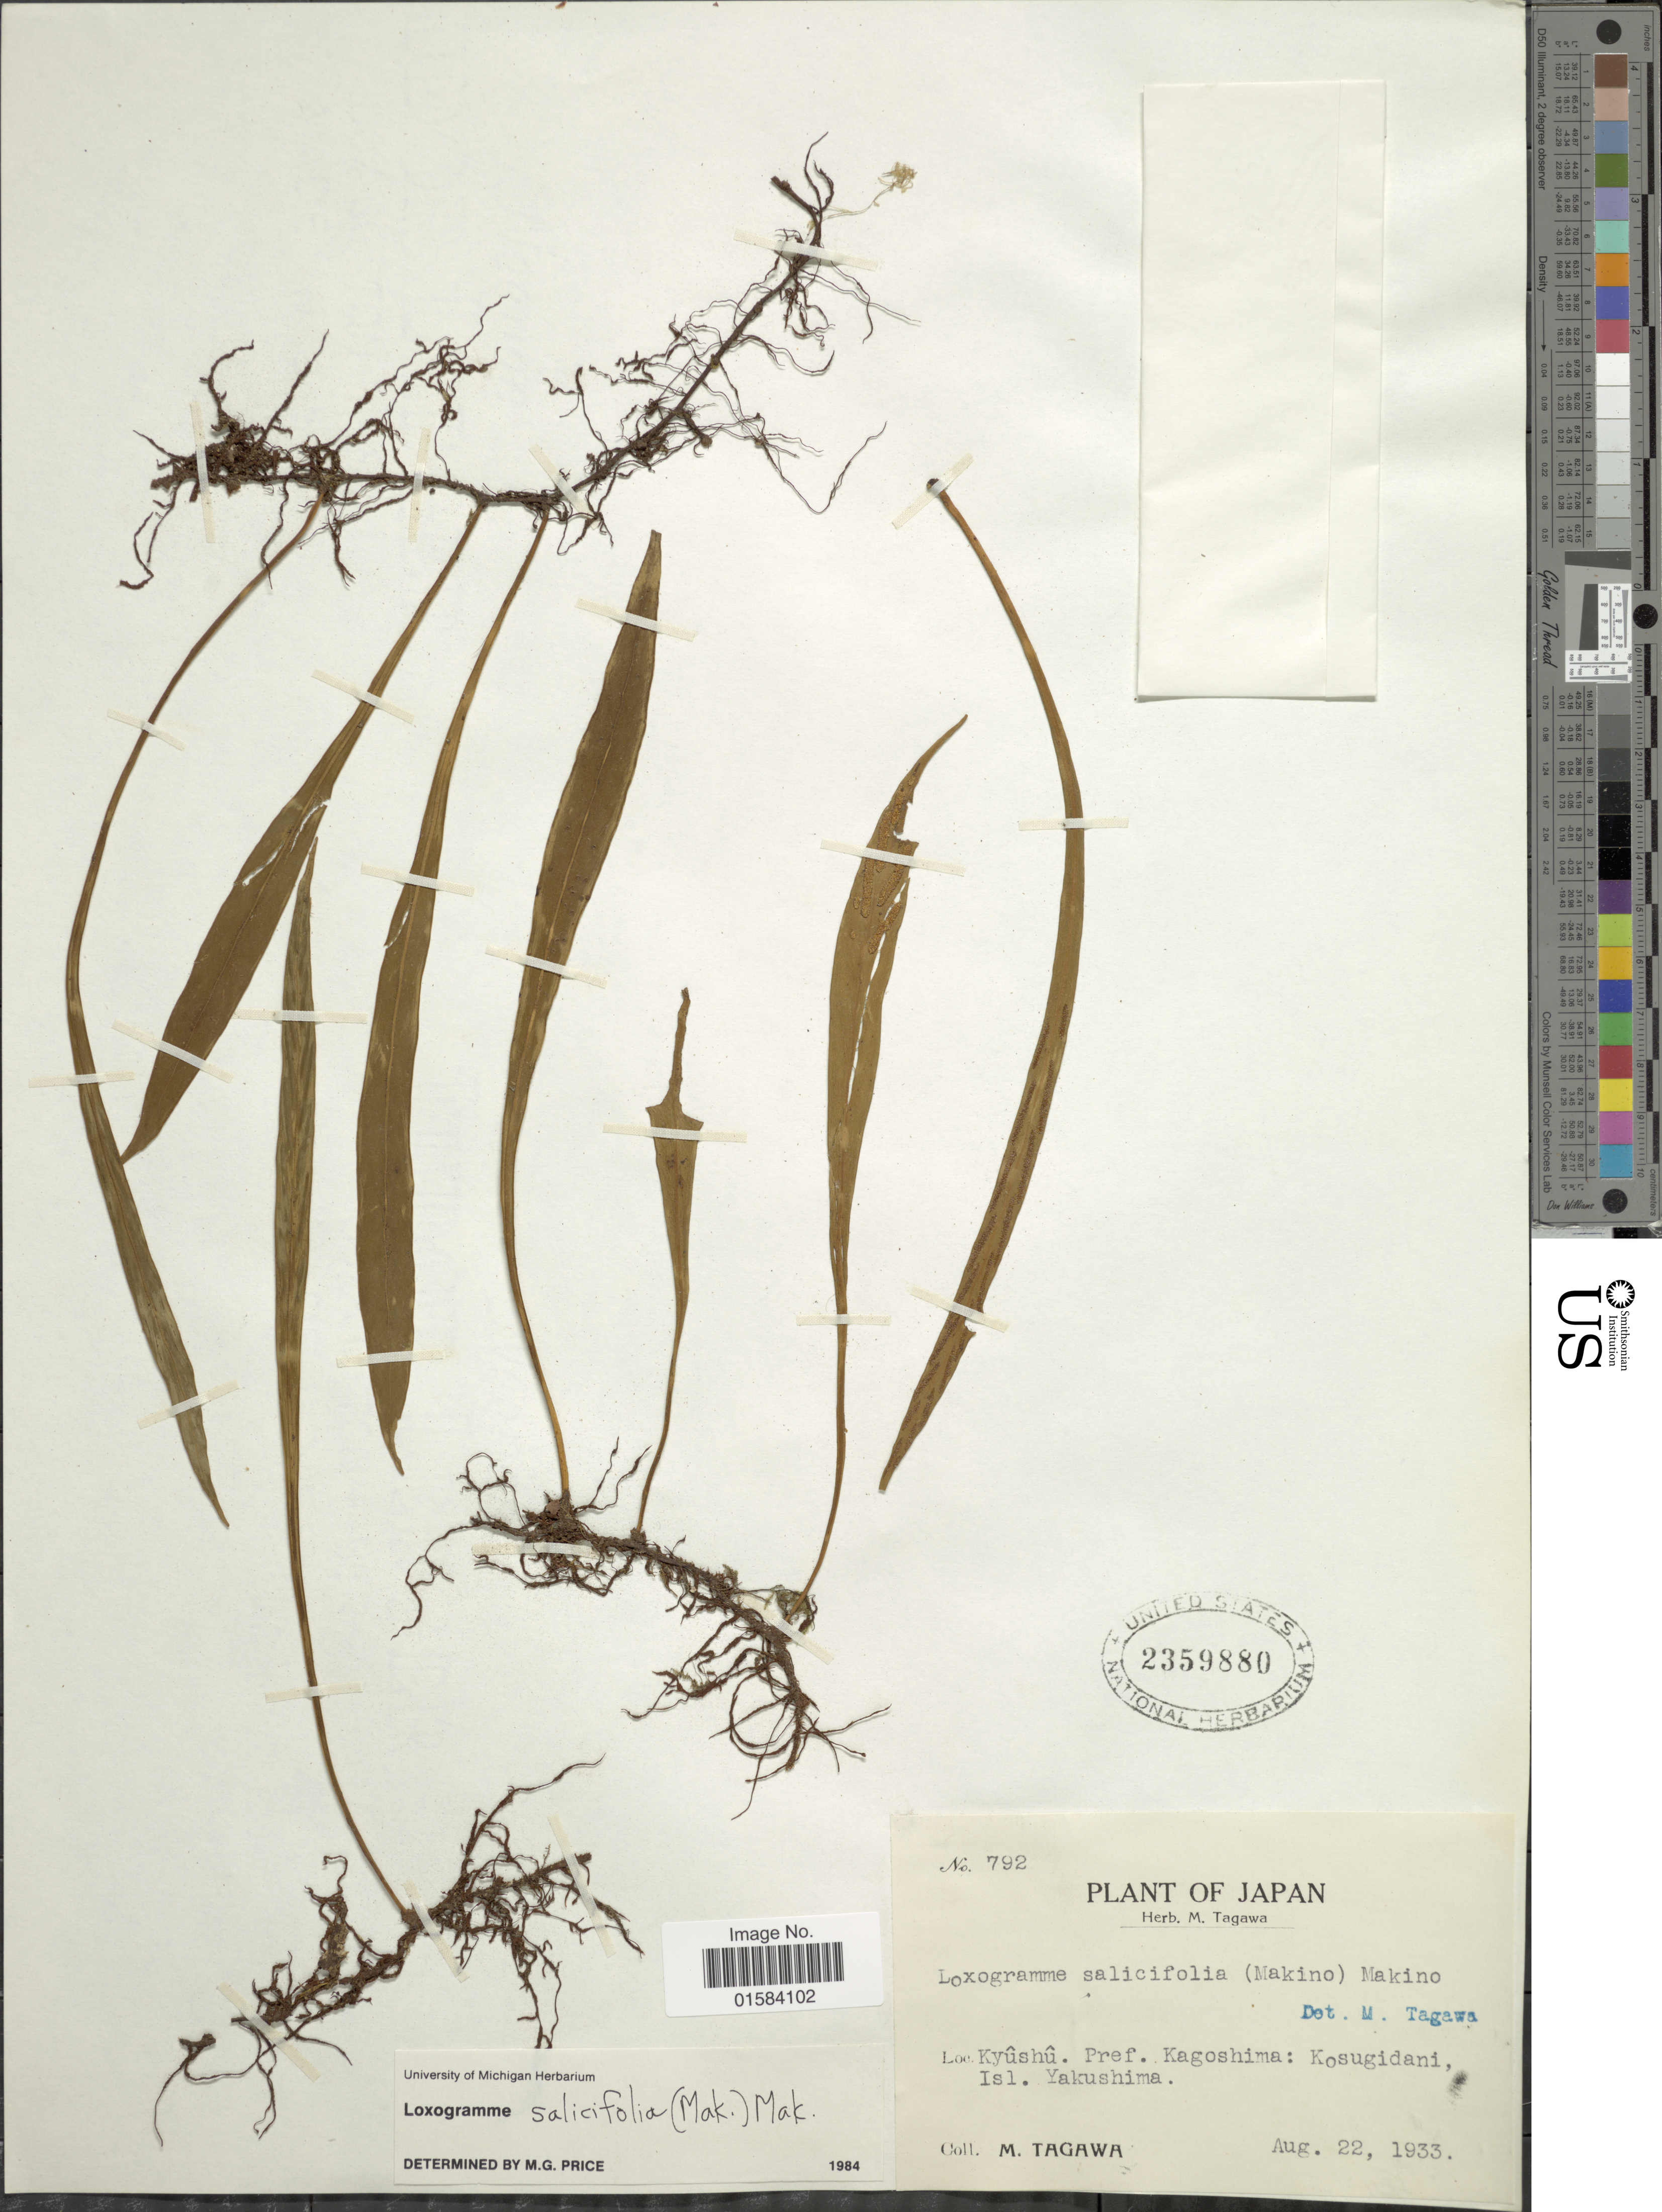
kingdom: Plantae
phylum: Tracheophyta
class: Polypodiopsida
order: Polypodiales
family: Polypodiaceae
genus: Loxogramme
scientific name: Loxogramme salicifolia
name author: (Makino) Makino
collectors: M. Tagawa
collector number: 792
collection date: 1933-08-22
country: Japan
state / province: Kagosima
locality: Kyûshû Pref Kagoshima: Kosugidani, Isl Yakushima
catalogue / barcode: US 2359880